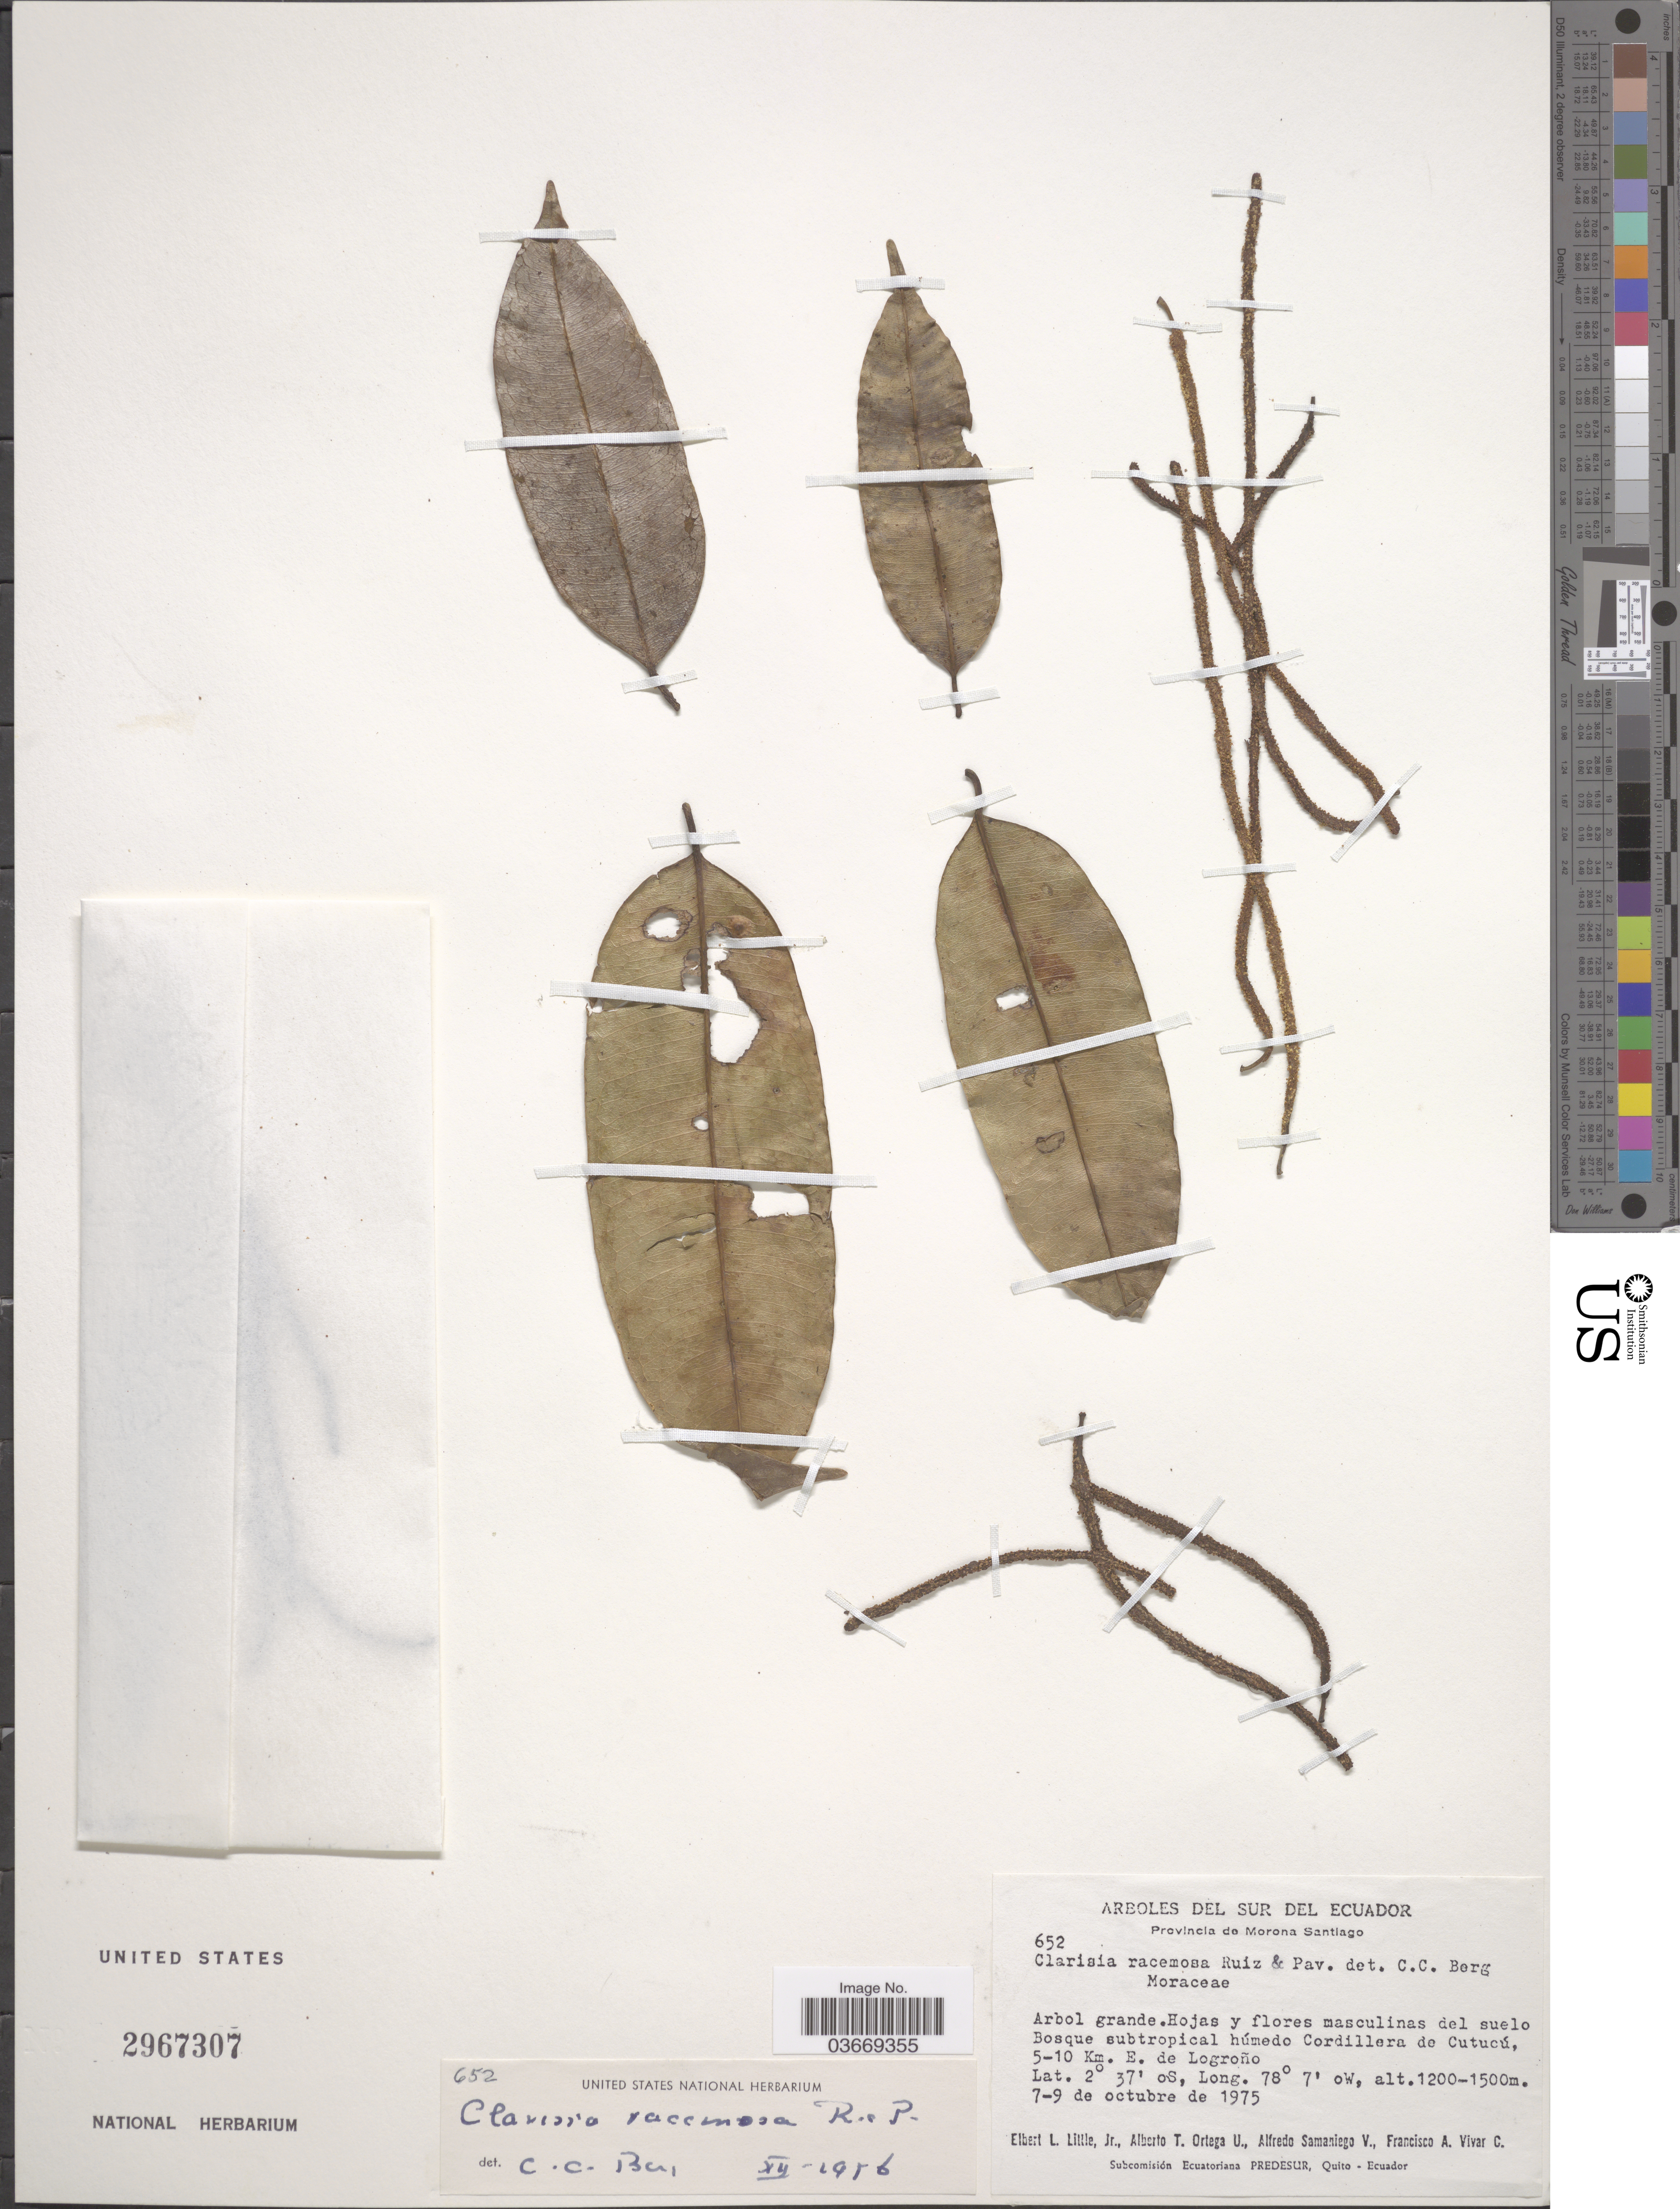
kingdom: Plantae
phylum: Tracheophyta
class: Magnoliopsida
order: Rosales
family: Moraceae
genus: Clarisia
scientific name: Clarisia racemosa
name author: Ruiz & Pav.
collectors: E. L. Little, A. T. Ortega U., A. V. Samaniego & F. A. Vivar C.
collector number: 652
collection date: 1975-10-07/1975-10-09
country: Ecuador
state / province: Morona-Santiago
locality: Sur del Ecuador. Bosque subtropical húmedo Cordillera de Cutucú, 5-10 Km. E. de Longroño.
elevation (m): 1200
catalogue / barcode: US 2967307